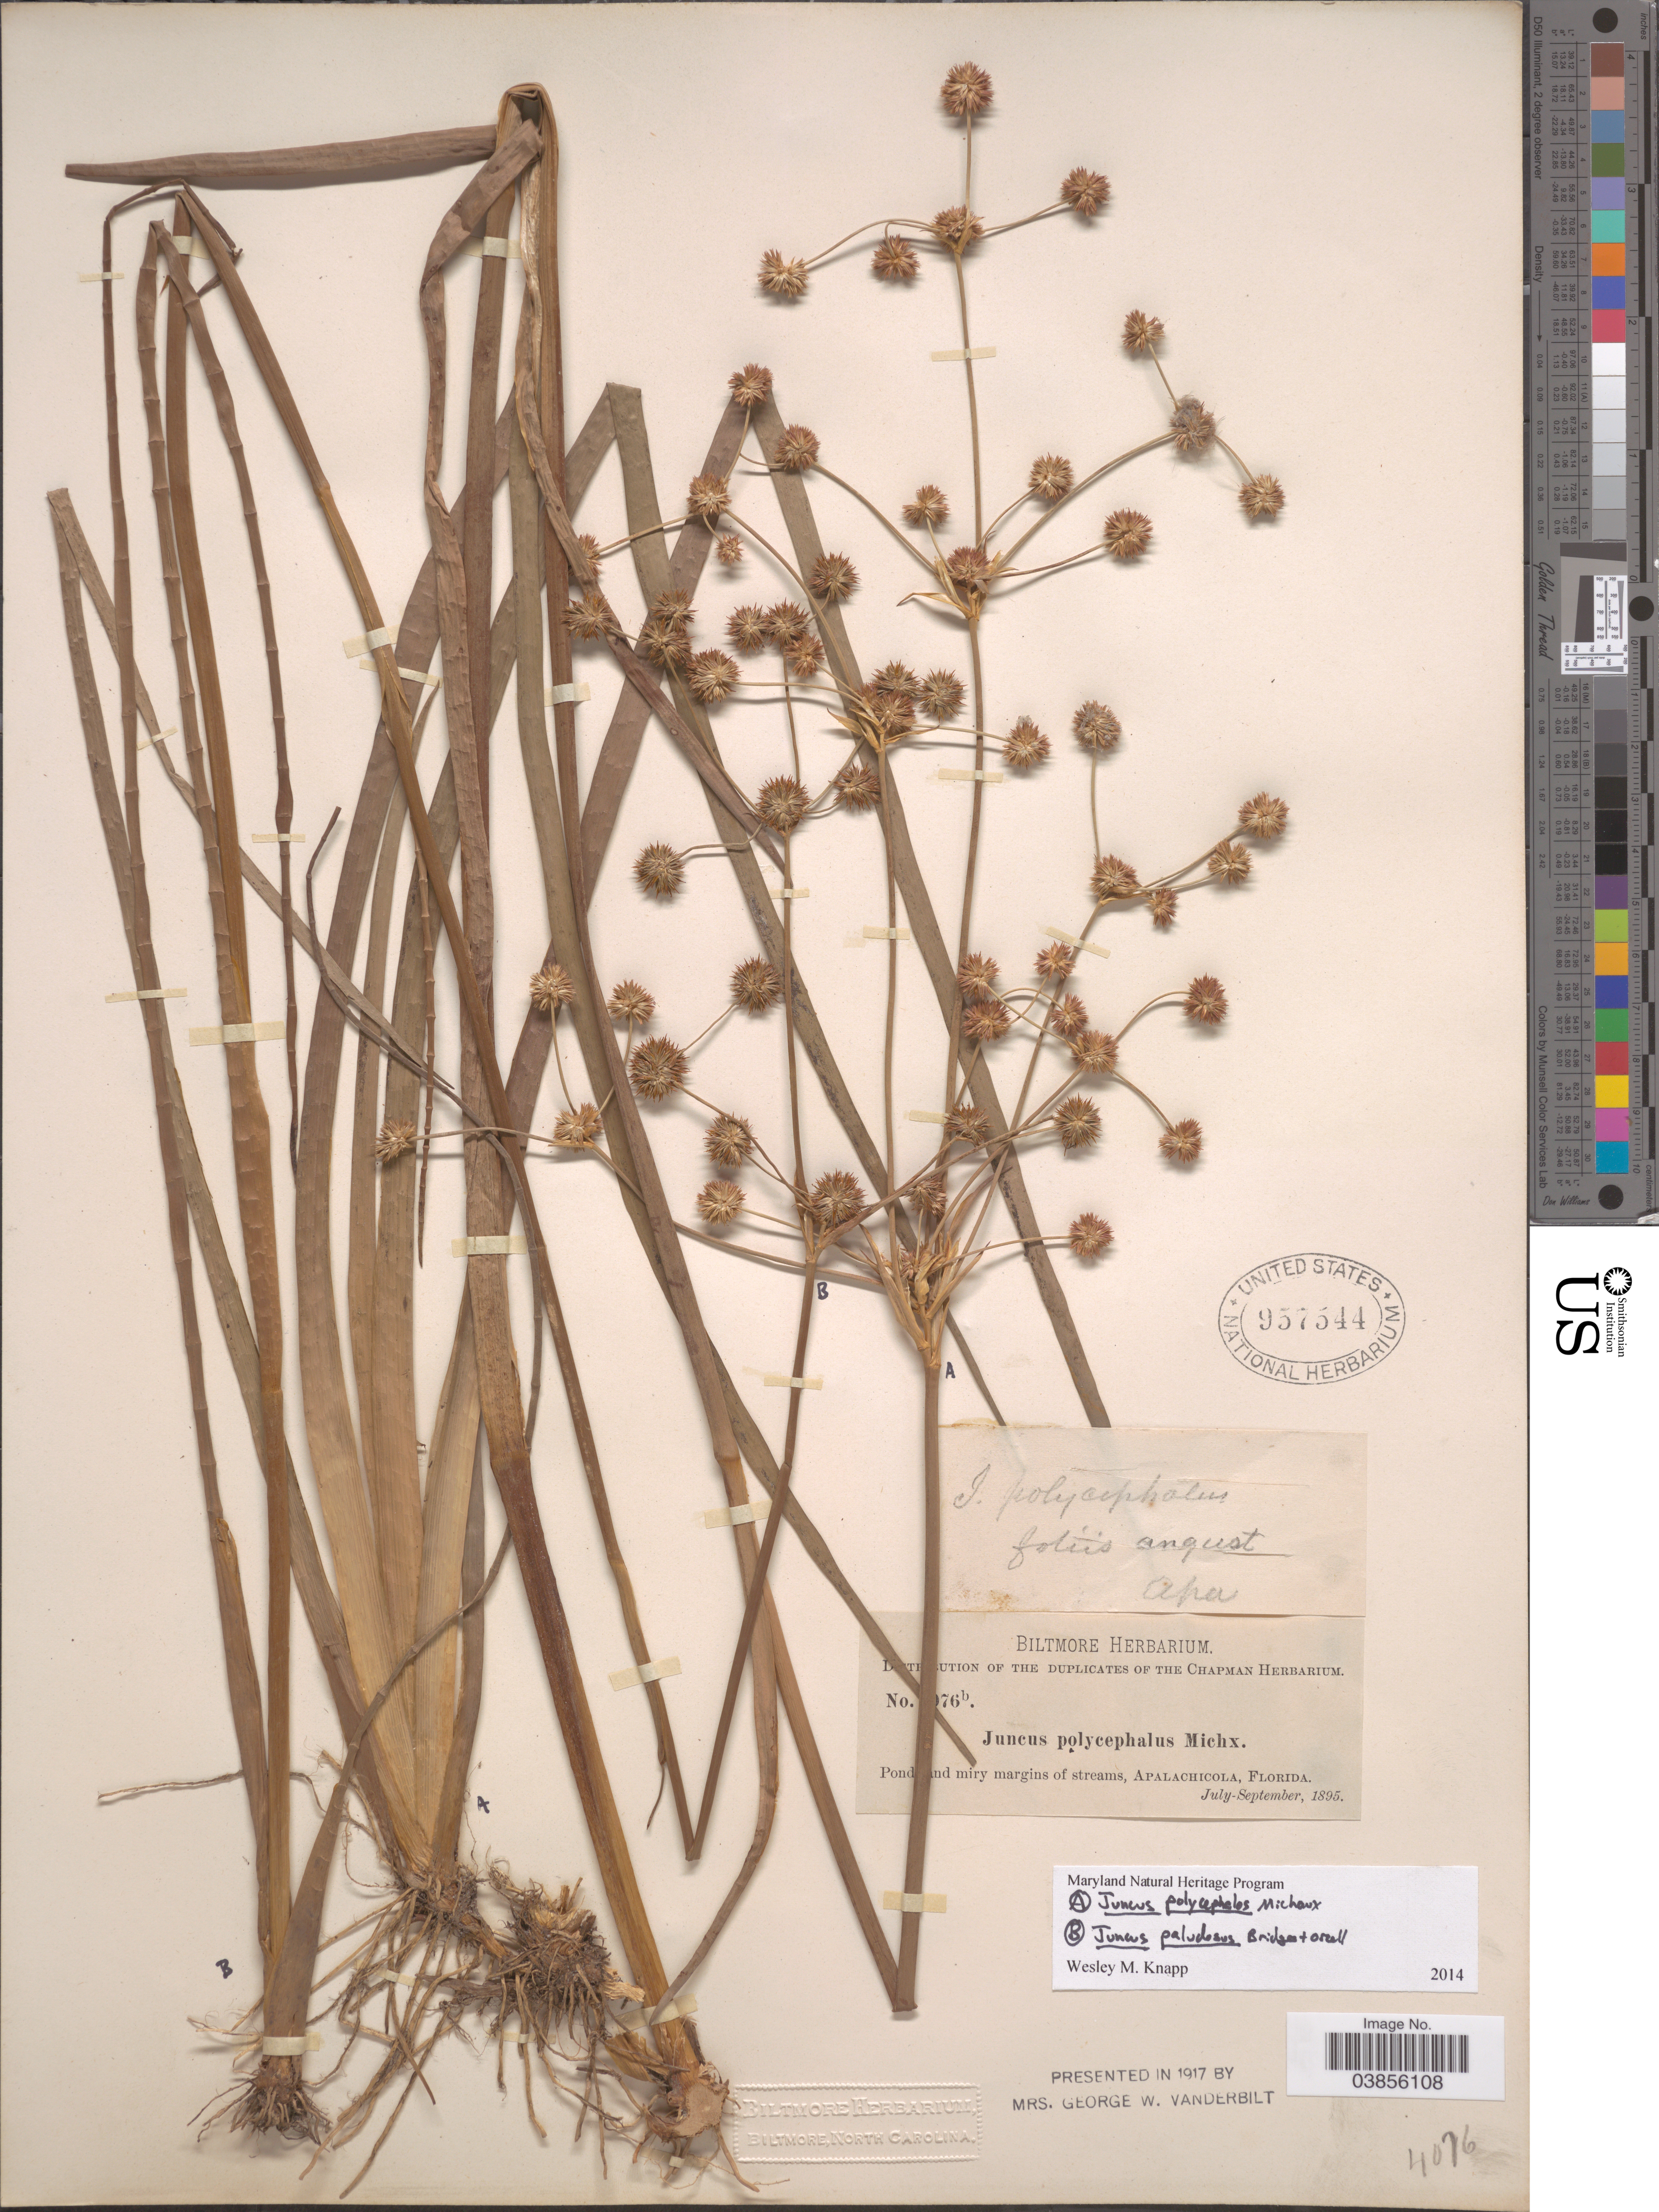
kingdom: Plantae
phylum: Tracheophyta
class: Liliopsida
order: Poales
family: Juncaceae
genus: Juncus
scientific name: Juncus paludosus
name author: E.L. Bridges & Orzell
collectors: ex herb. Biltmore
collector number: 976b*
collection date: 1895-07/1895-09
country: United States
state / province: Florida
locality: Apalachicola.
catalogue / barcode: US 957544